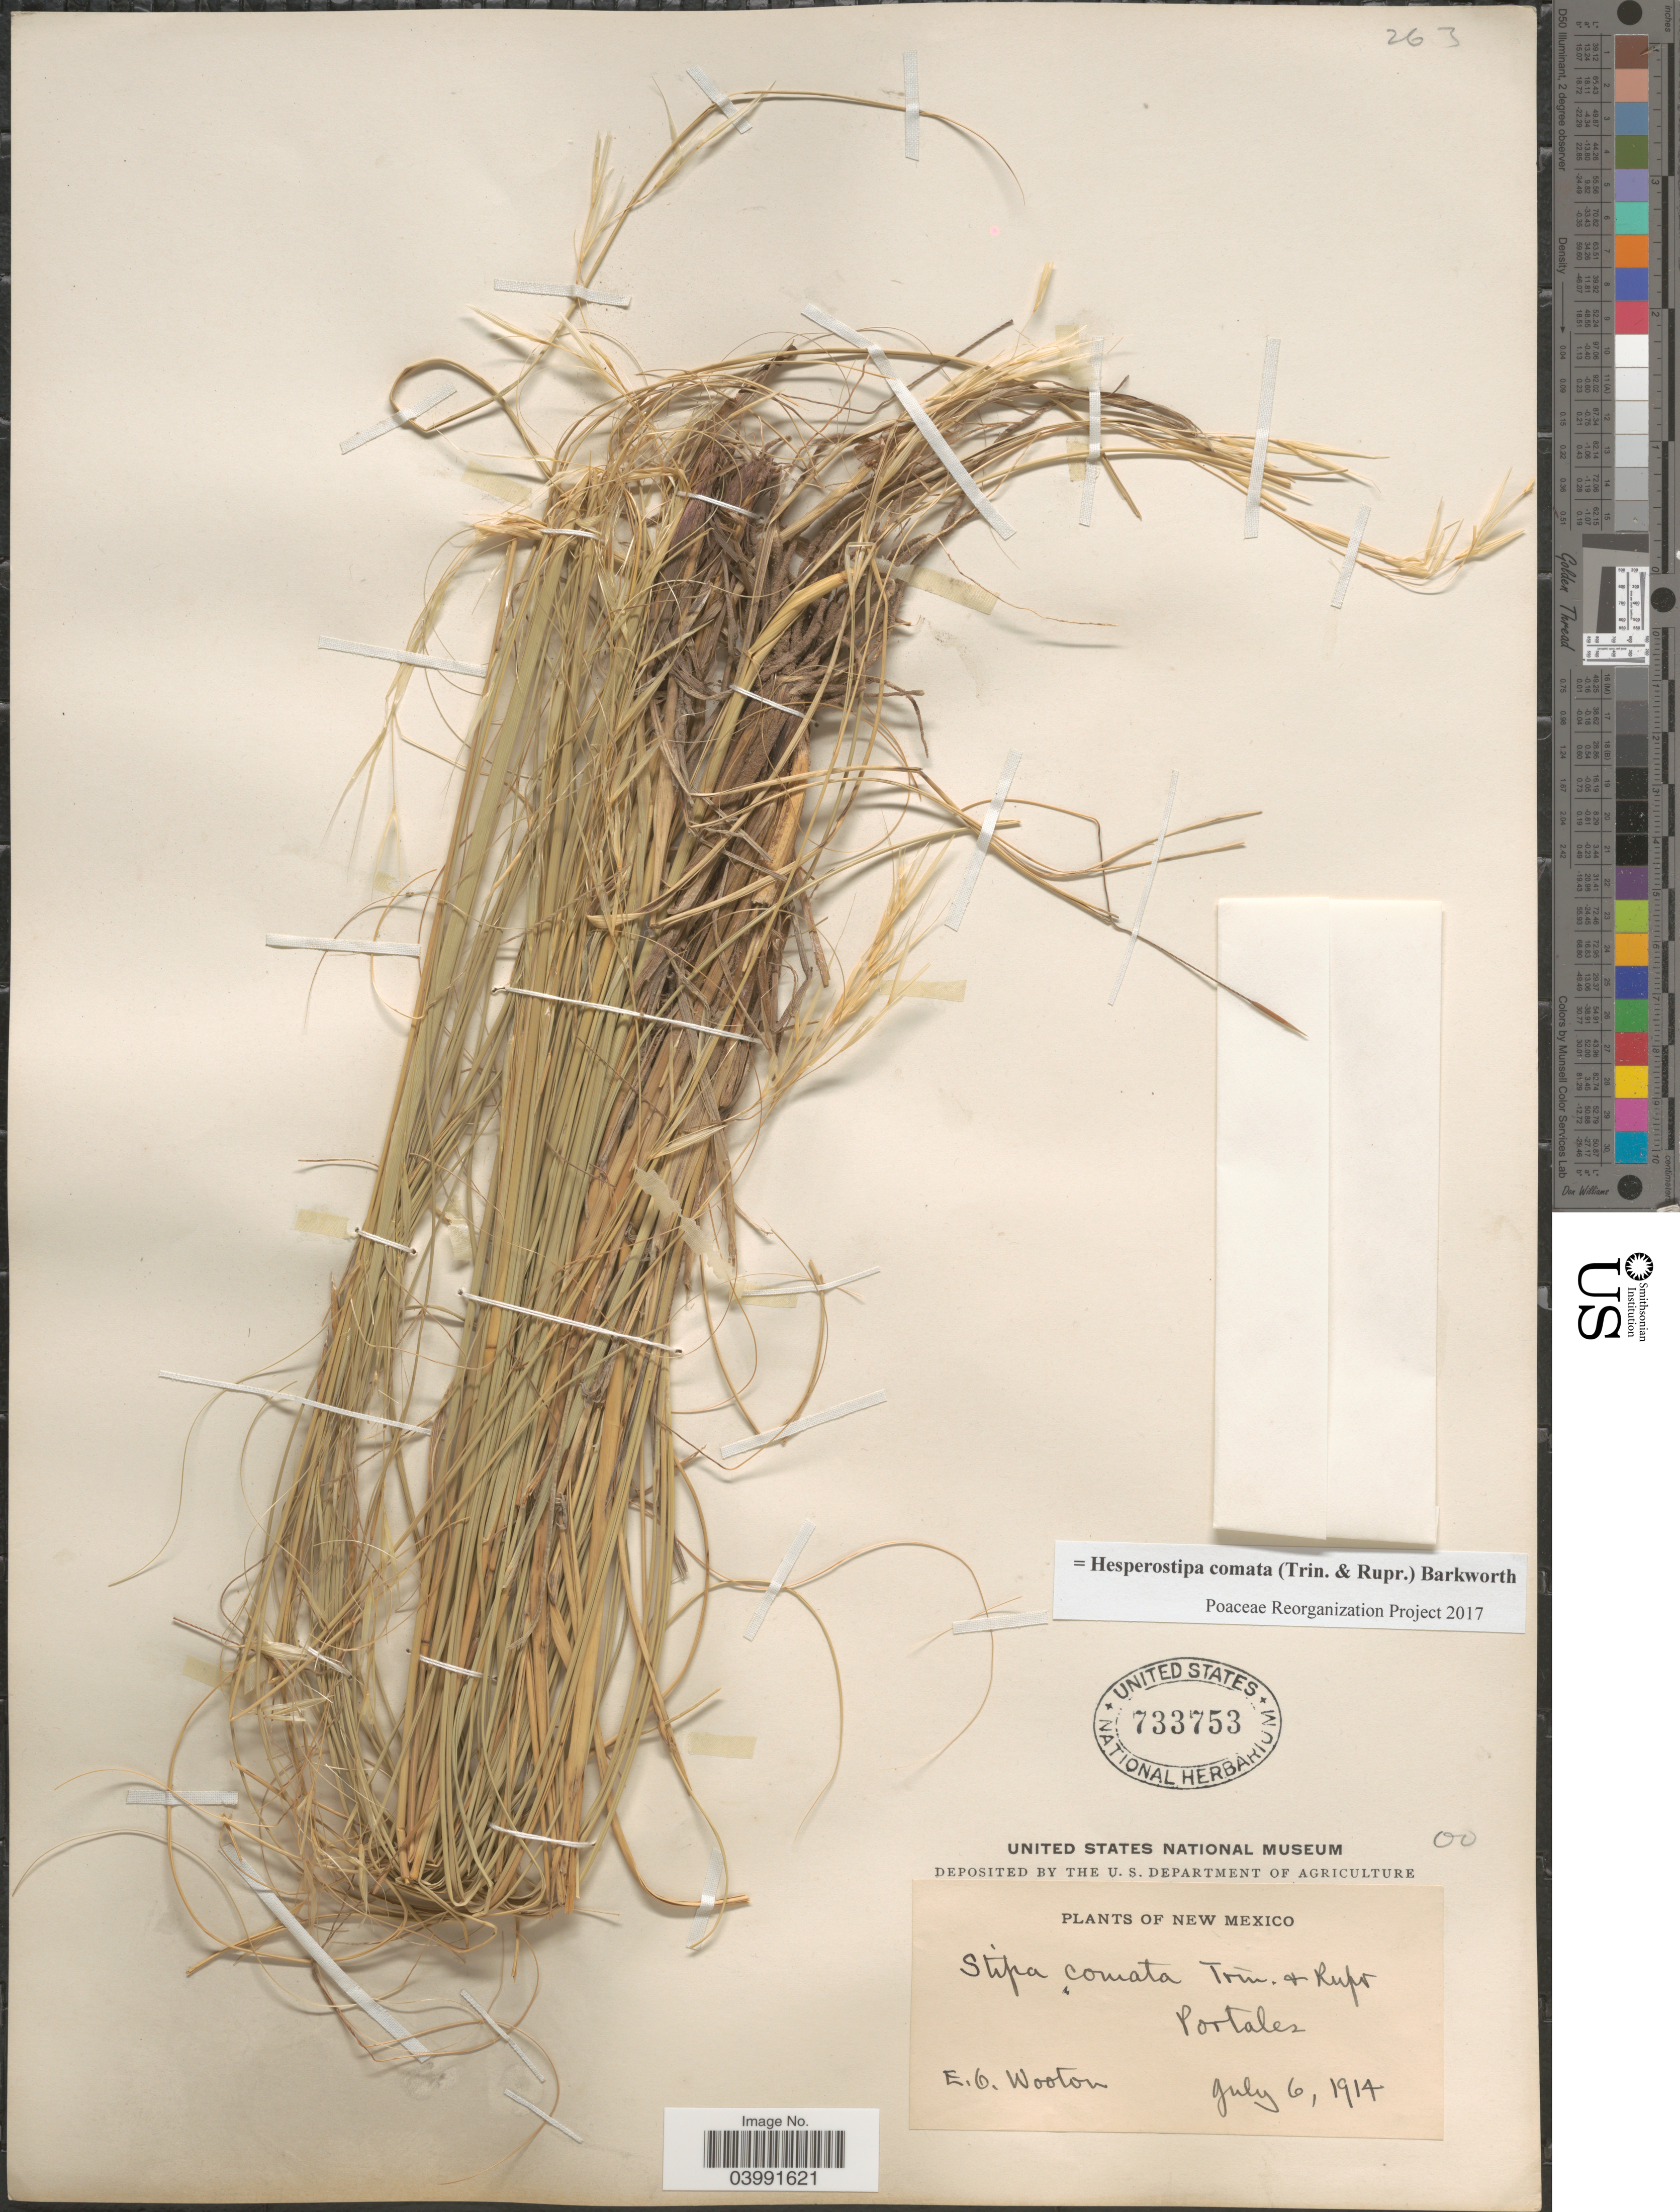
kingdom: Plantae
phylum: Tracheophyta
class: Liliopsida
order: Poales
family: Poaceae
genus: Hesperostipa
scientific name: Hesperostipa comata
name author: (Trin. & Rupr.) Barkworth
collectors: E. O. Wooton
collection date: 1914-07-06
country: United States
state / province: New Mexico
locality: Portales.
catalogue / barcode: US 733753